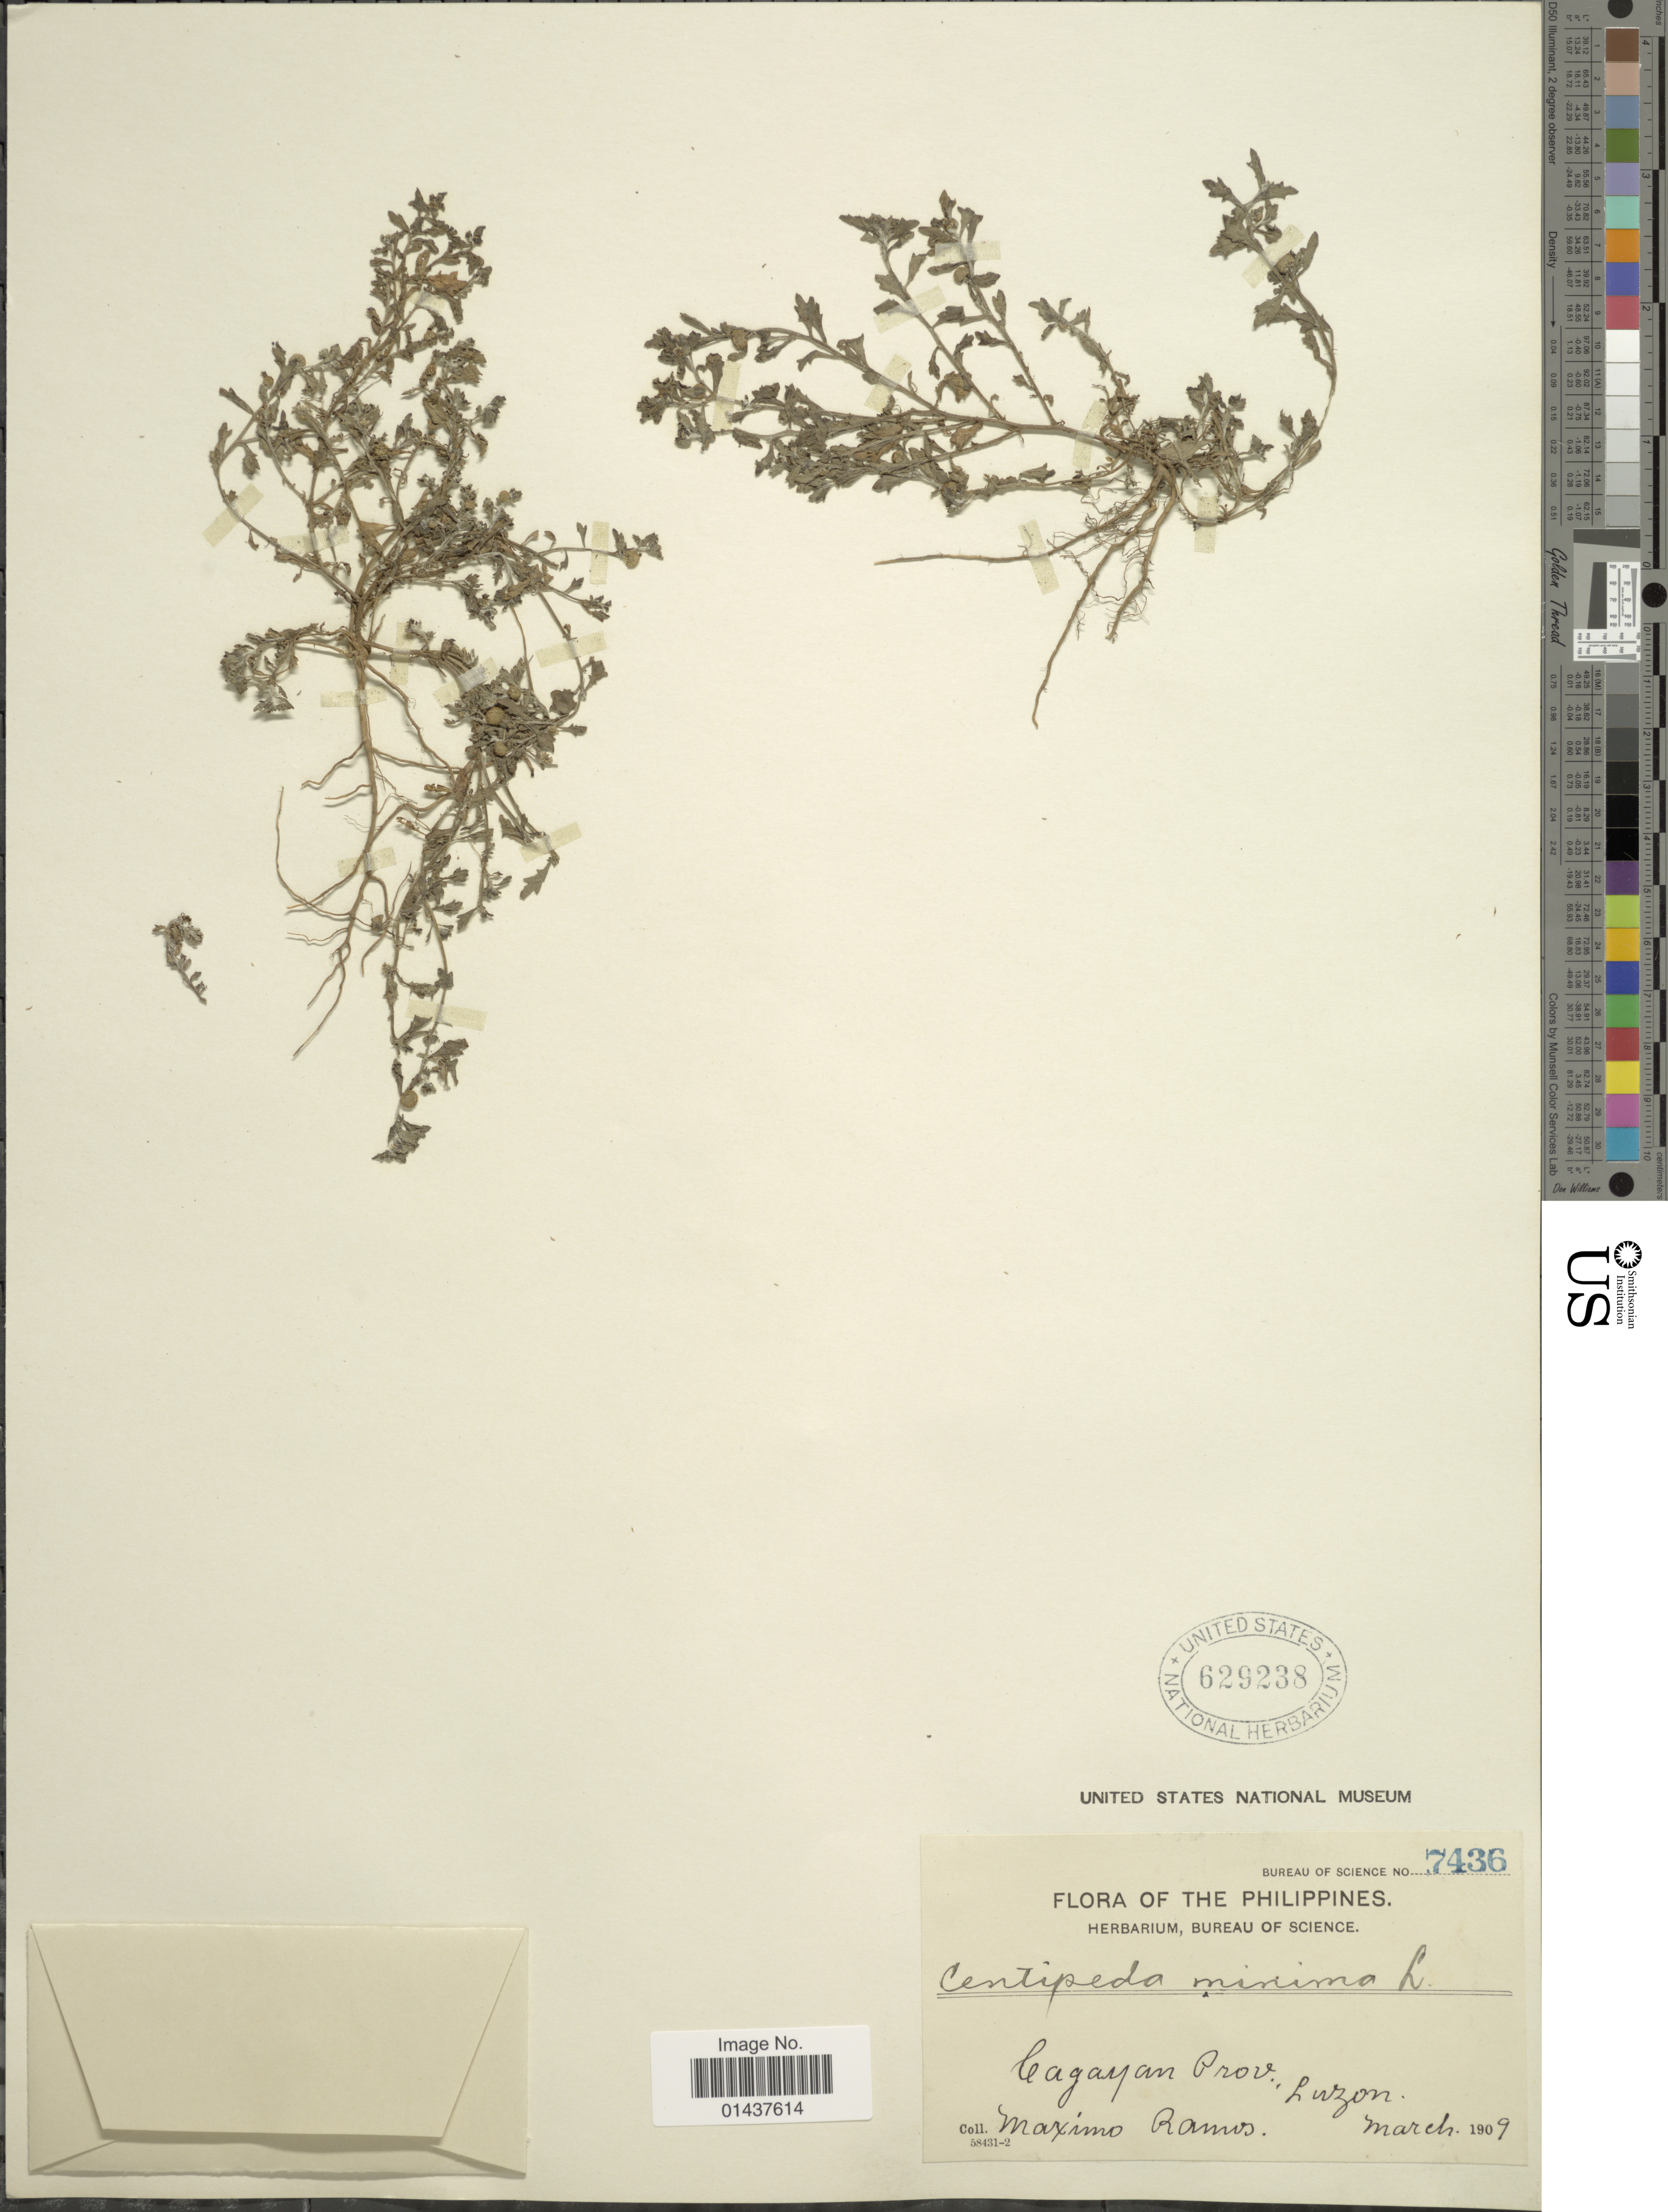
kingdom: Plantae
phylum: Tracheophyta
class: Magnoliopsida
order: Asterales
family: Asteraceae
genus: Centipeda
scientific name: Centipeda minima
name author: (L.) A. Braun & Asch.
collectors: M. Ramos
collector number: Bureau of Science 7436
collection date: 1909-03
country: Philippines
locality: Cagayan Prov. Luzon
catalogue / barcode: US 629238